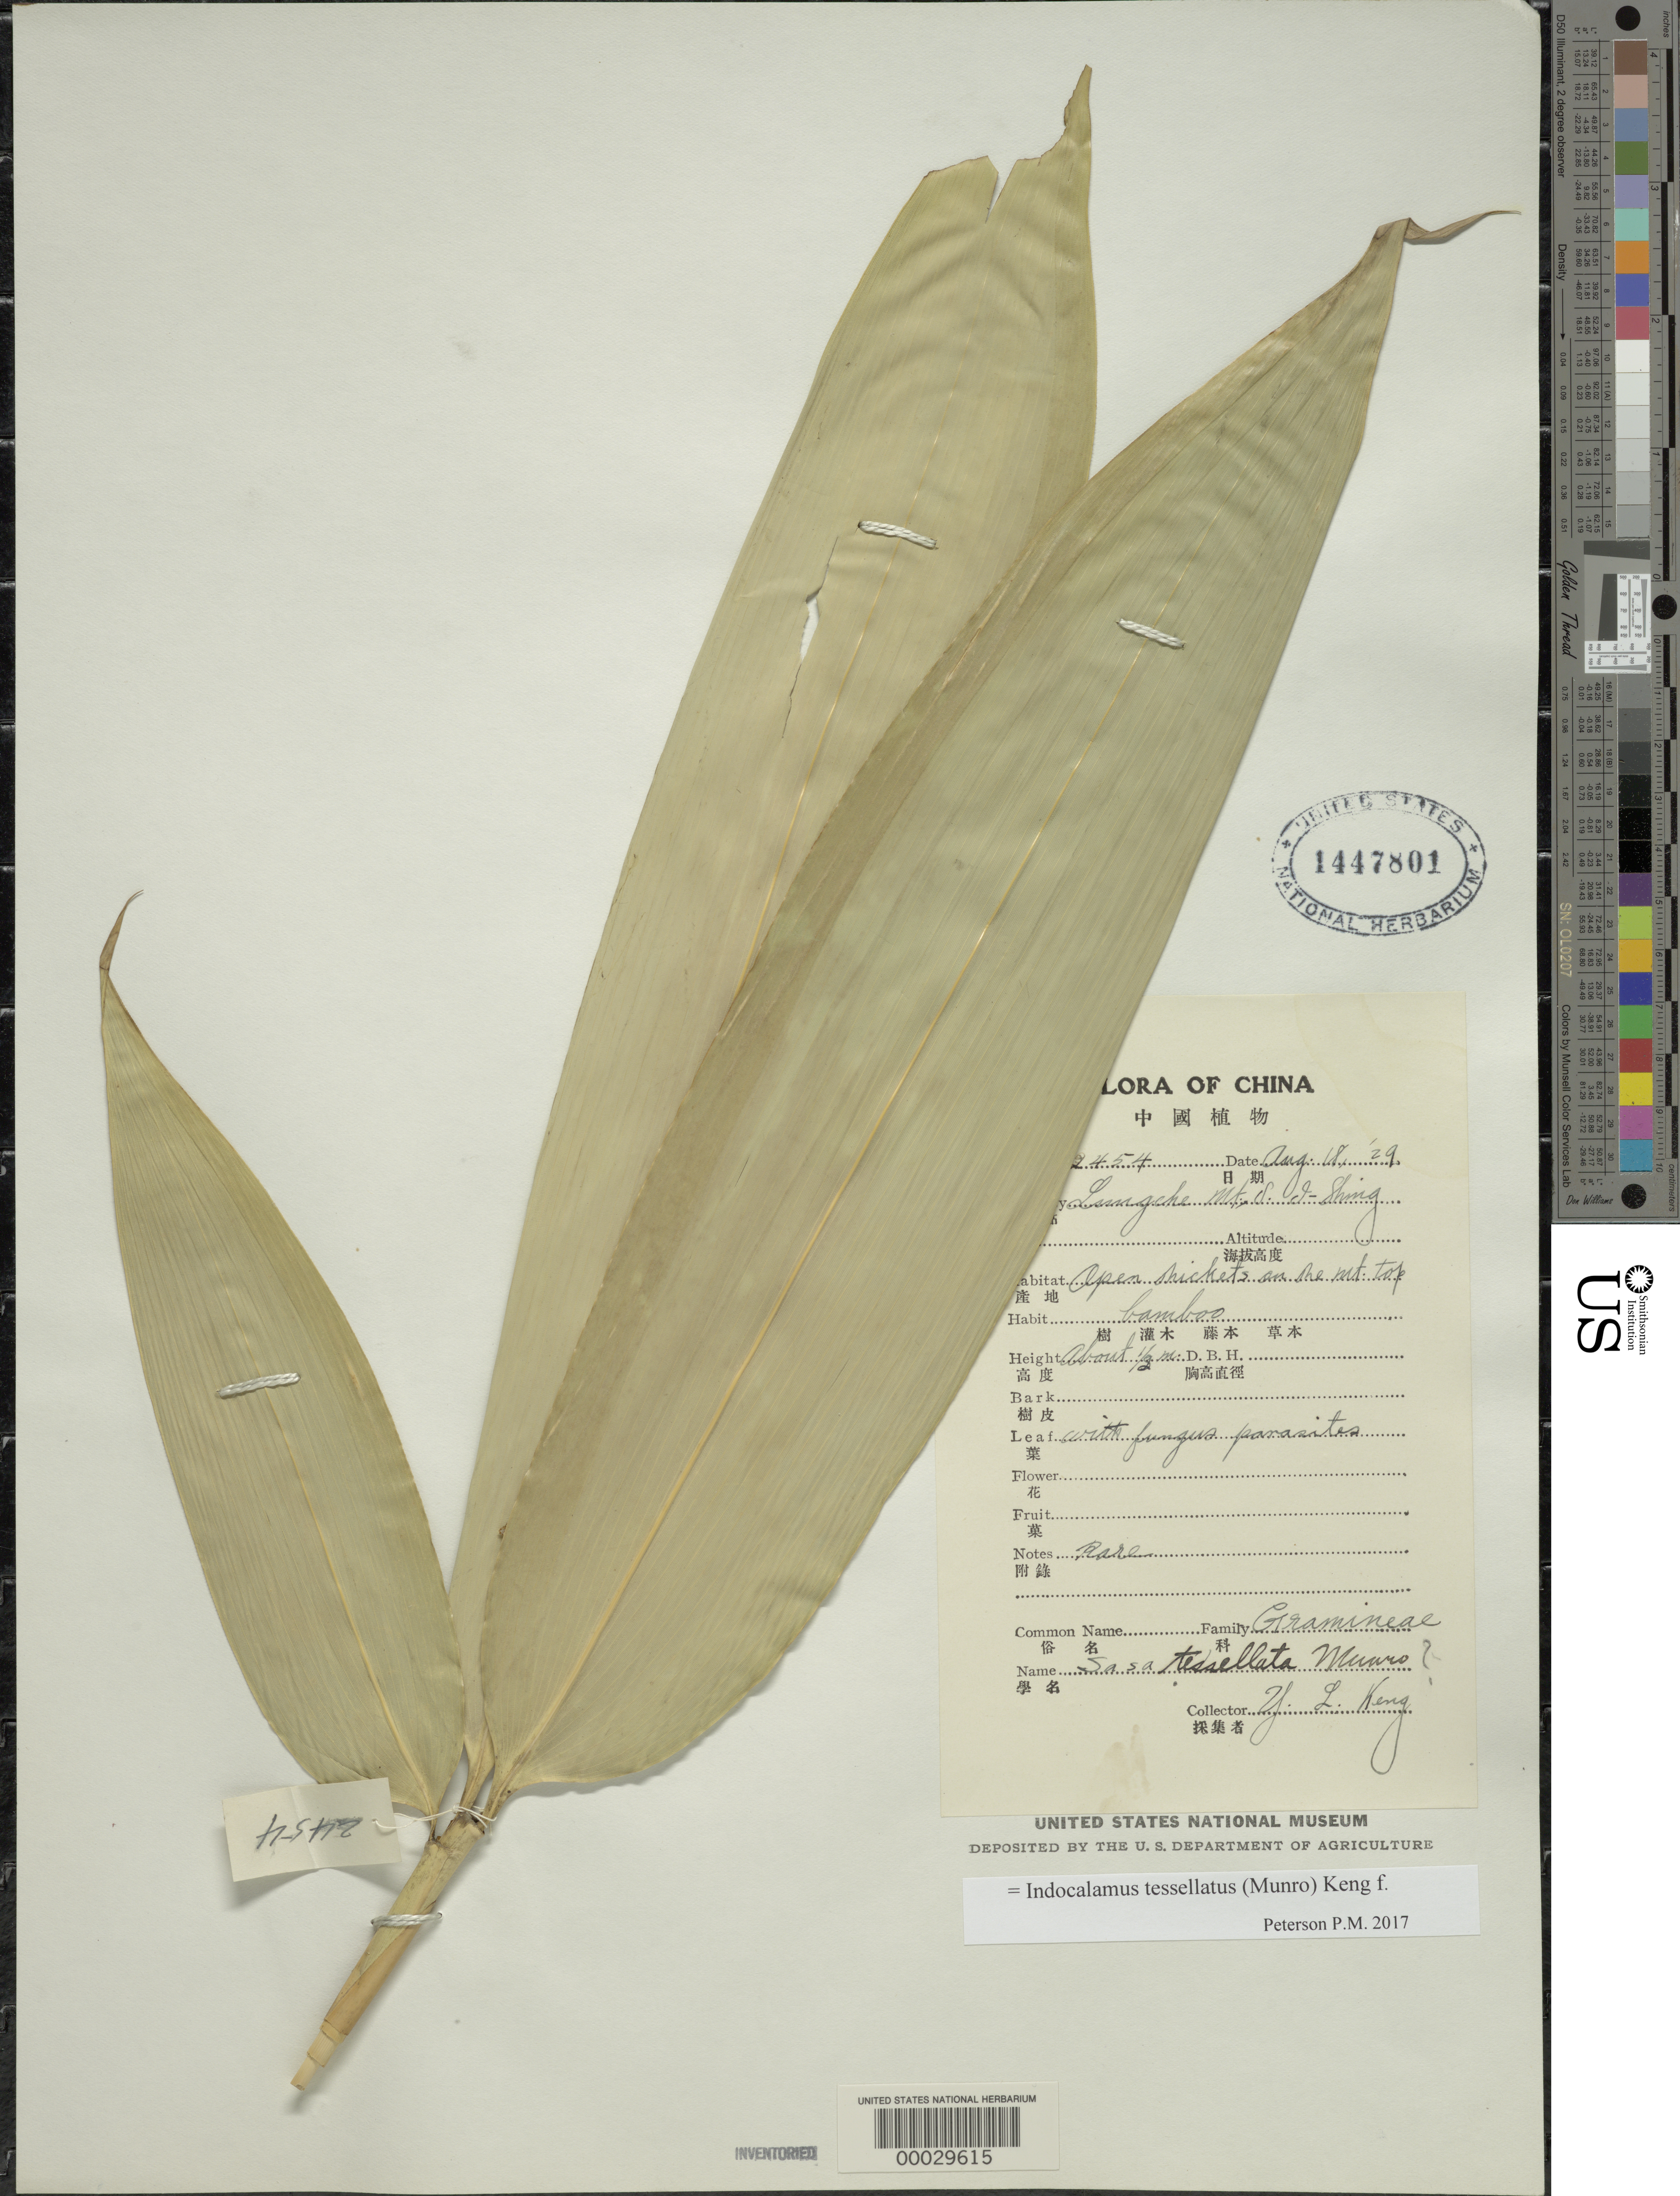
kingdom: Plantae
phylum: Tracheophyta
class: Liliopsida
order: Poales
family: Poaceae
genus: Indocalamus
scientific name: Indocalamus tessellatus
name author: (Munro) Keng f.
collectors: Y. L. Keng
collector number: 2454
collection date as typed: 18 Aug 1929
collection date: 1929-08-18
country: China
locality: Lungche mt.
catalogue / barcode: US 1447801